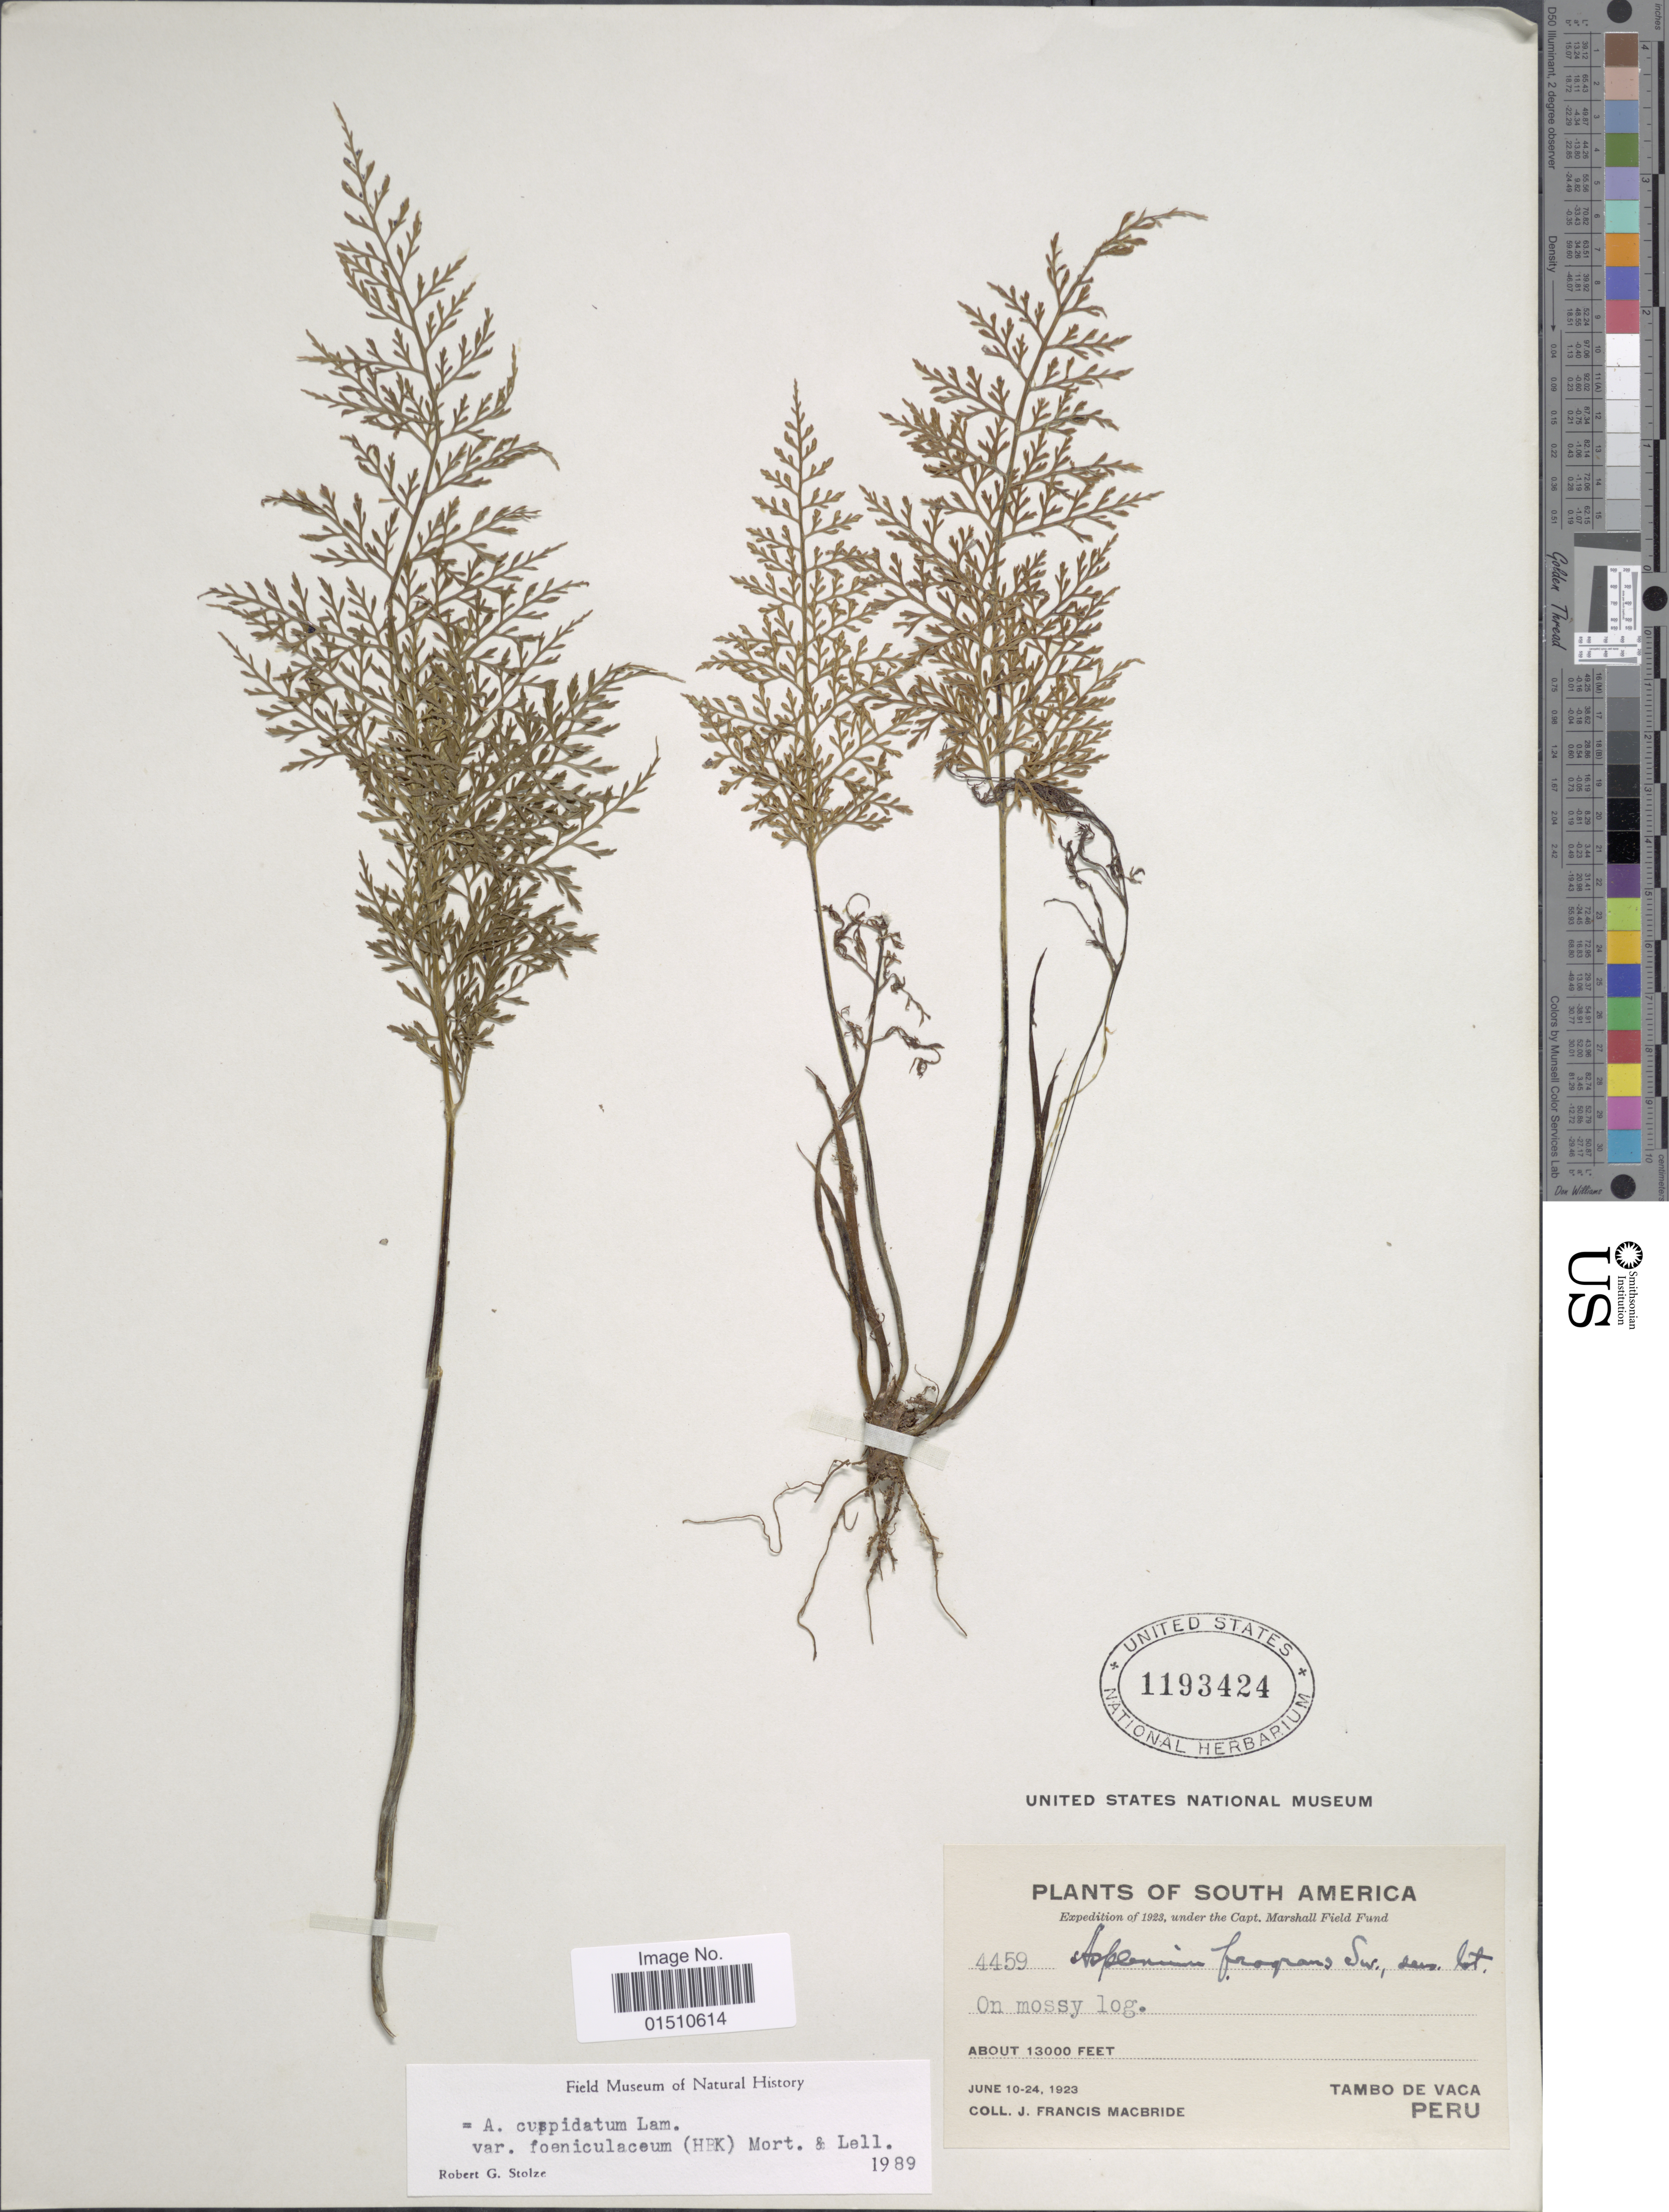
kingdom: Plantae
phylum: Tracheophyta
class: Polypodiopsida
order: Polypodiales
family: Aspleniaceae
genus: Asplenium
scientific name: Asplenium cuspidatum var. foeniculaceum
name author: (Kunth) C.V. Morton & Lellinger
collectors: J. F. Macbride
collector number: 4459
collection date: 1923-06-10/1923-06-24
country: Peru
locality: South America, Tambo de Vaca, Peru.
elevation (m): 3962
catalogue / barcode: US 1193424